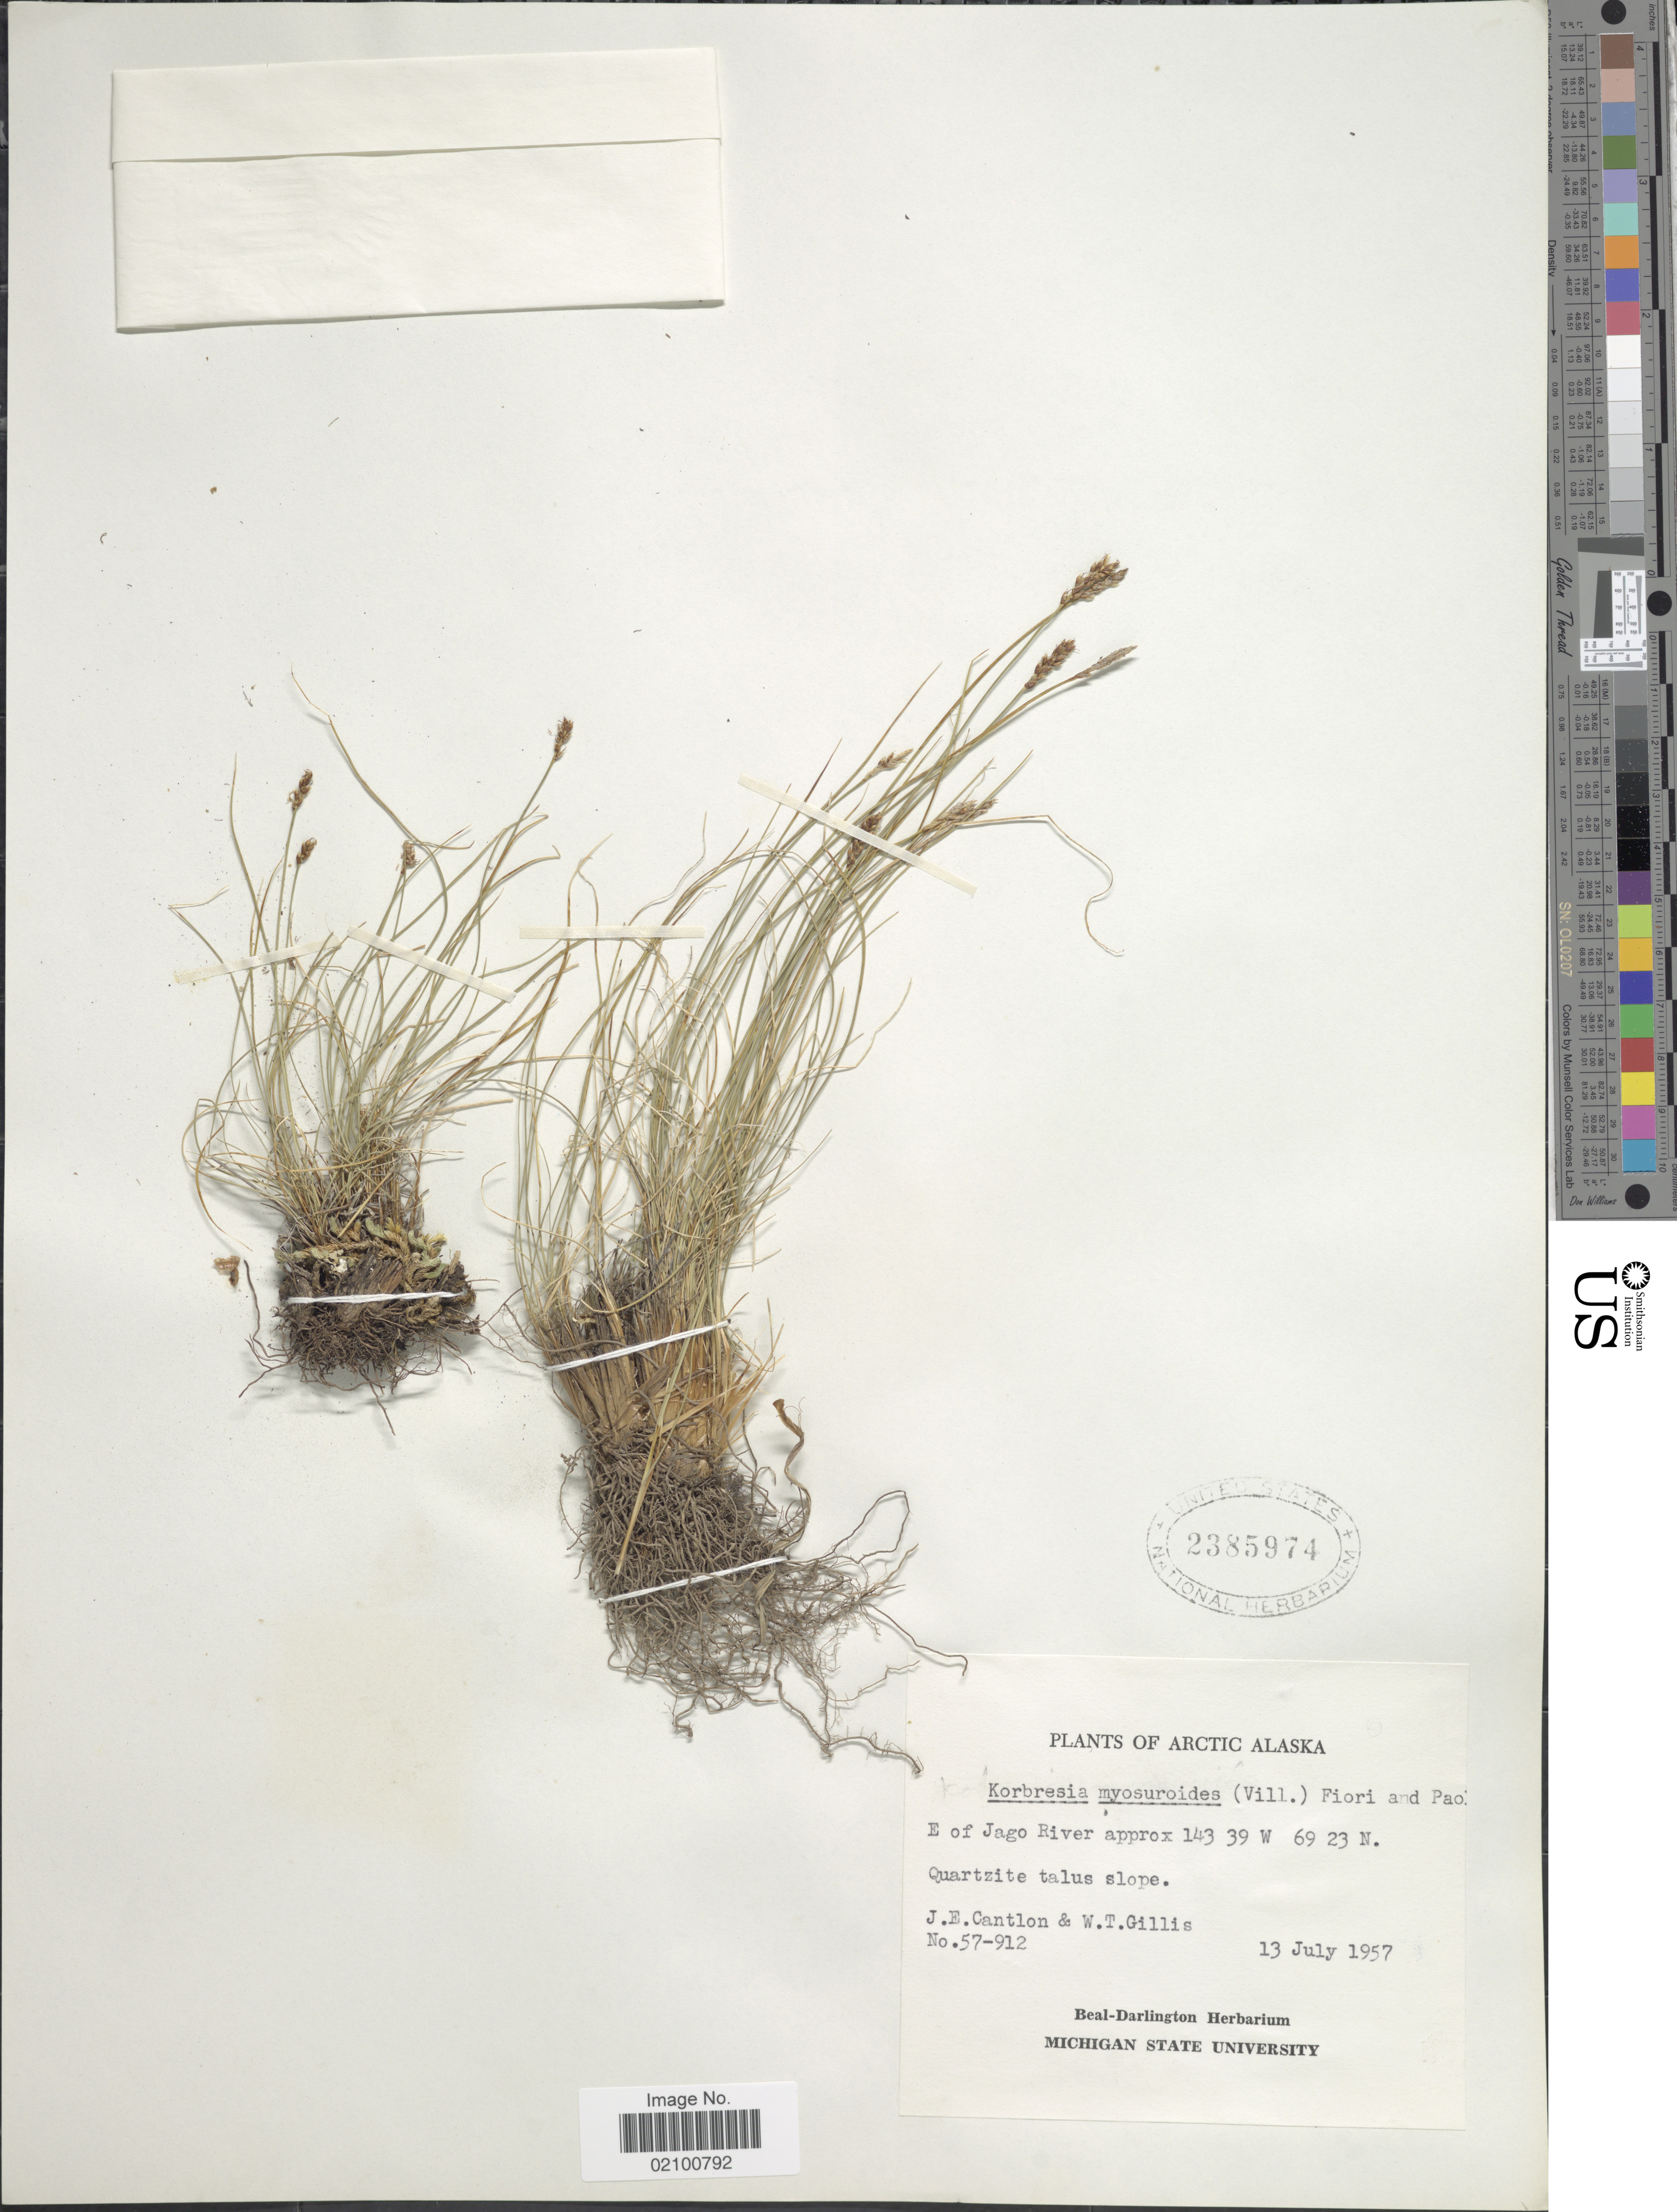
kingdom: Plantae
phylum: Tracheophyta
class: Liliopsida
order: Poales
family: Cyperaceae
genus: Carex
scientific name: Carex myosuroides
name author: Vill.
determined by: Strong, M. T., (US), Smithsonian Institution - National Museum of Natural History (UNITED STATES)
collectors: J. Cantlon & W. T. Gillis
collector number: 57-912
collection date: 1957-07-13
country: United States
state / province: Alaska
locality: Arctic Alaska, E of Jago River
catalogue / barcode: US 2385974